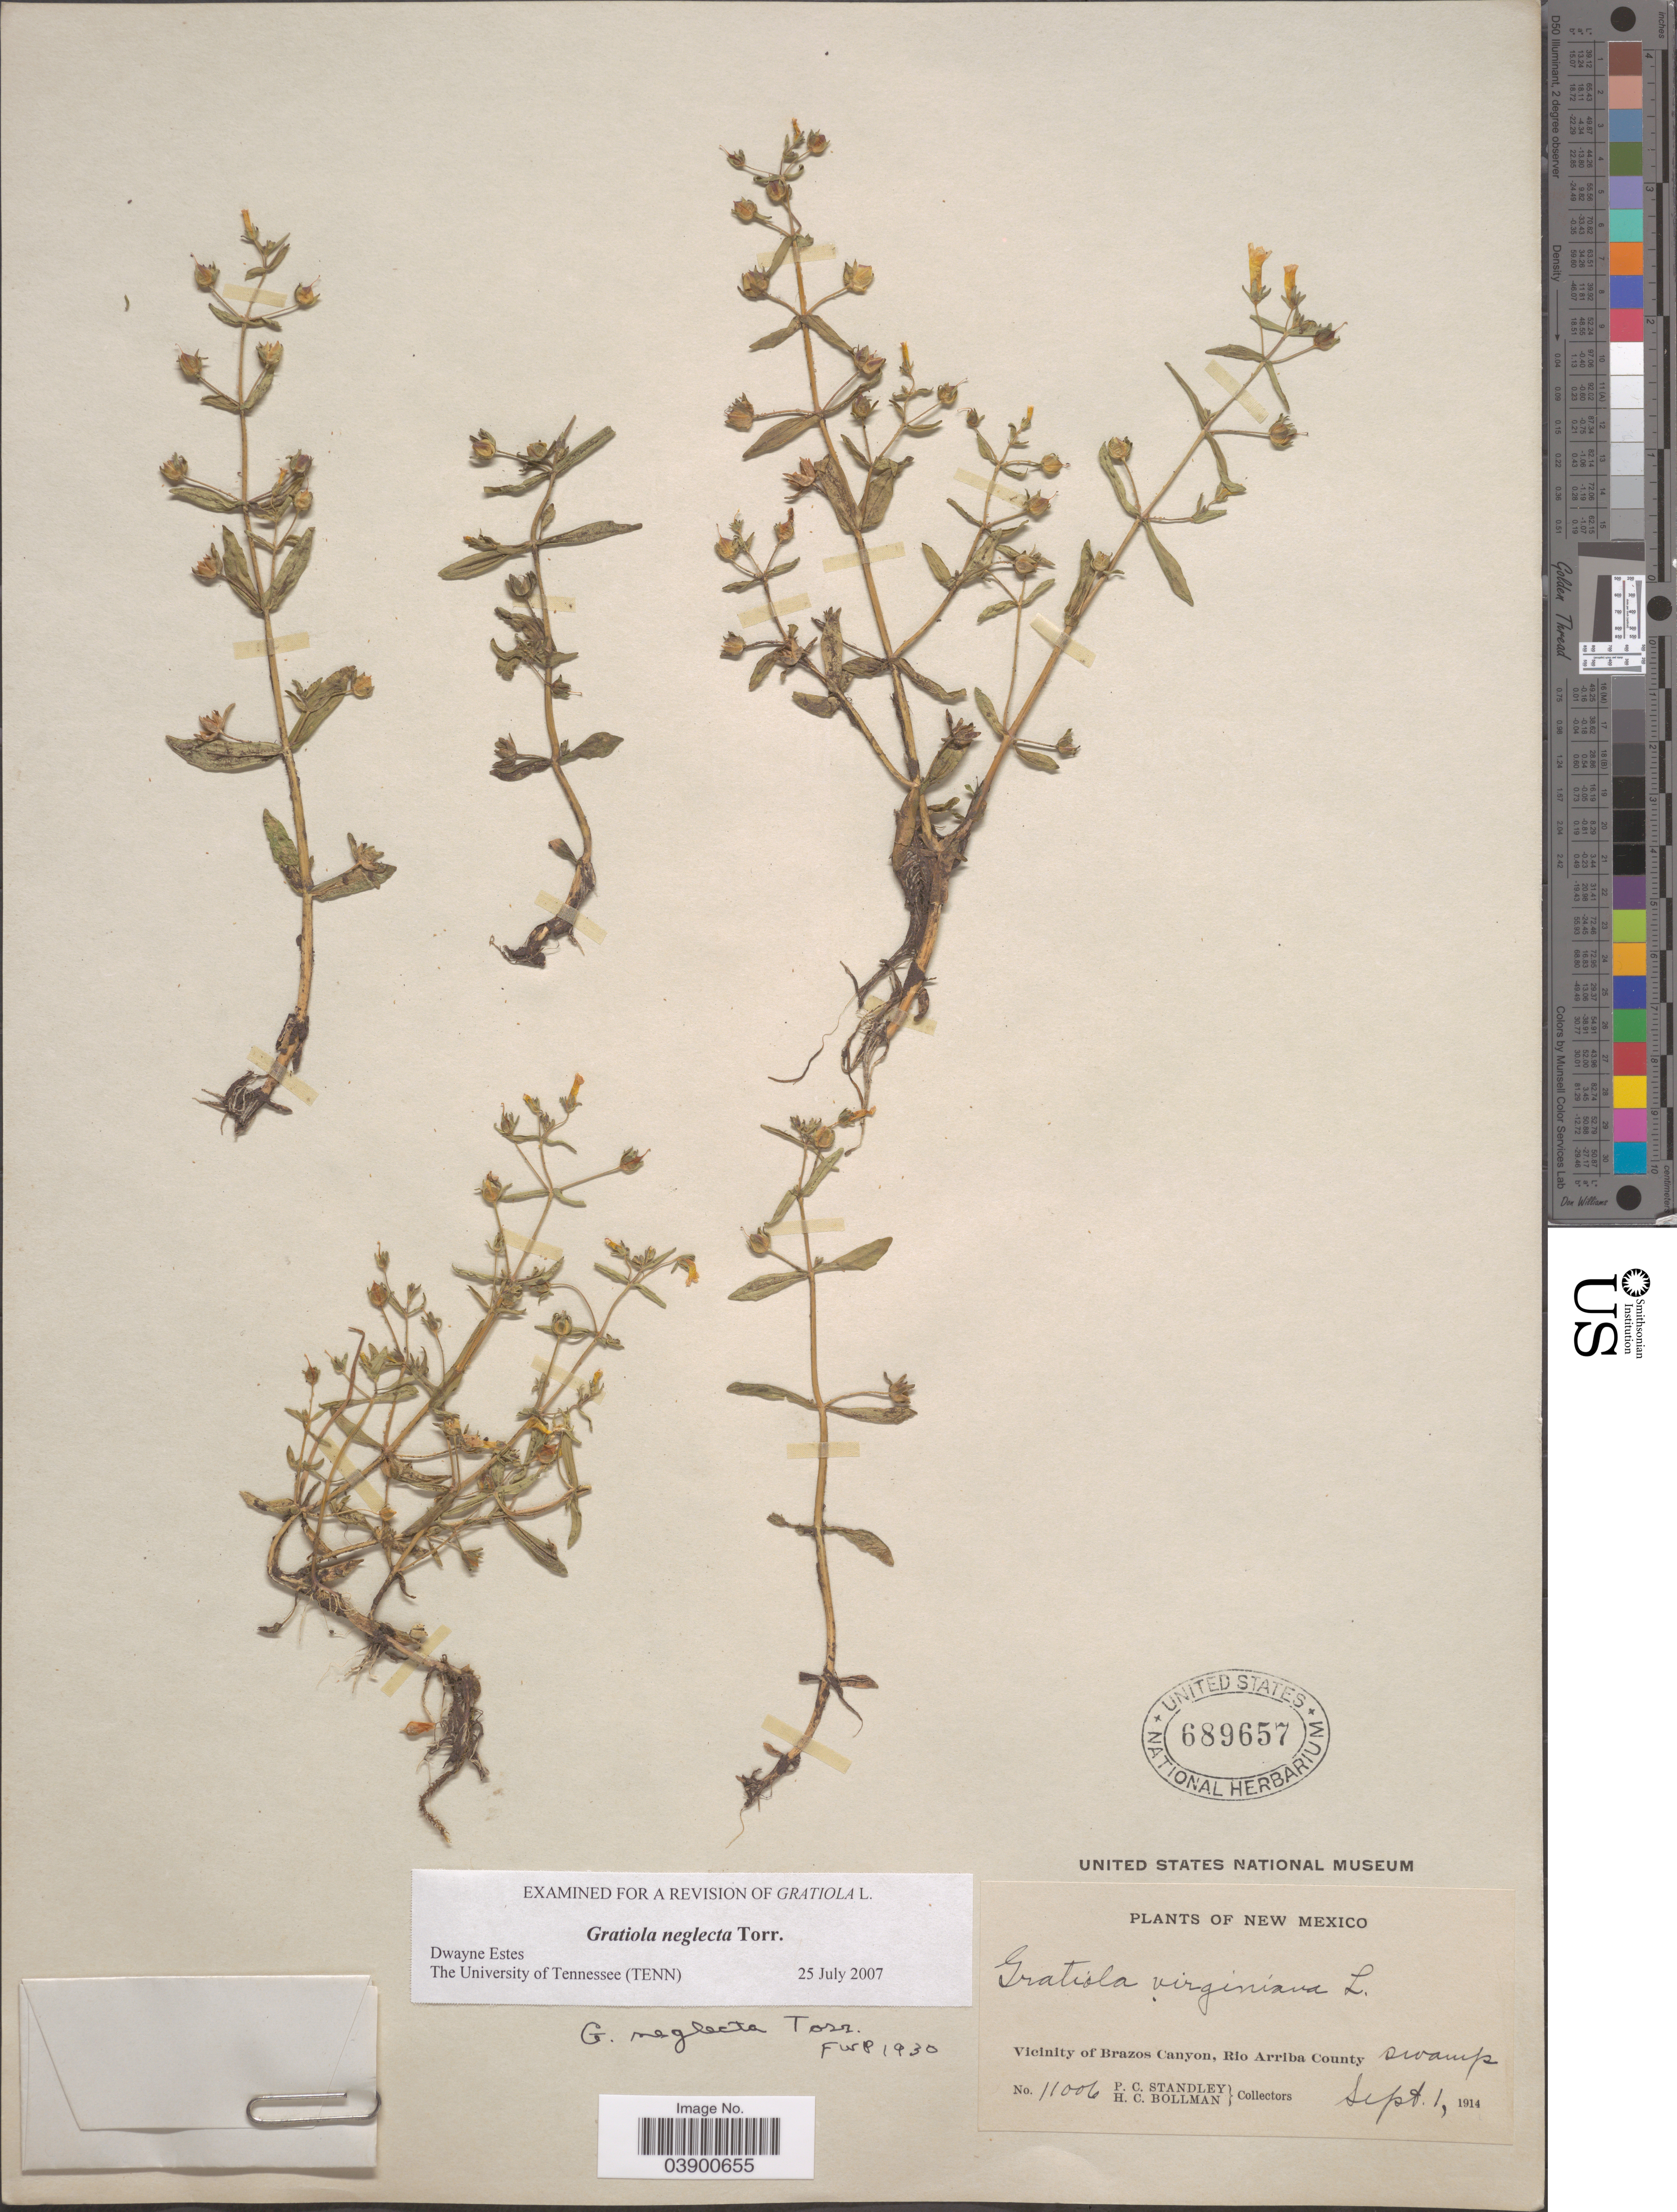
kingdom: Plantae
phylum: Tracheophyta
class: Magnoliopsida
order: Lamiales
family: Plantaginaceae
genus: Gratiola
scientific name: Gratiola neglecta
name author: Torr.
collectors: P. C. Standley & H. C. Bollman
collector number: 11006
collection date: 1914-09-01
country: United States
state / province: New Mexico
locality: Vicinity of Brazos Canyon, Rio Arriba County.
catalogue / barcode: US 689657